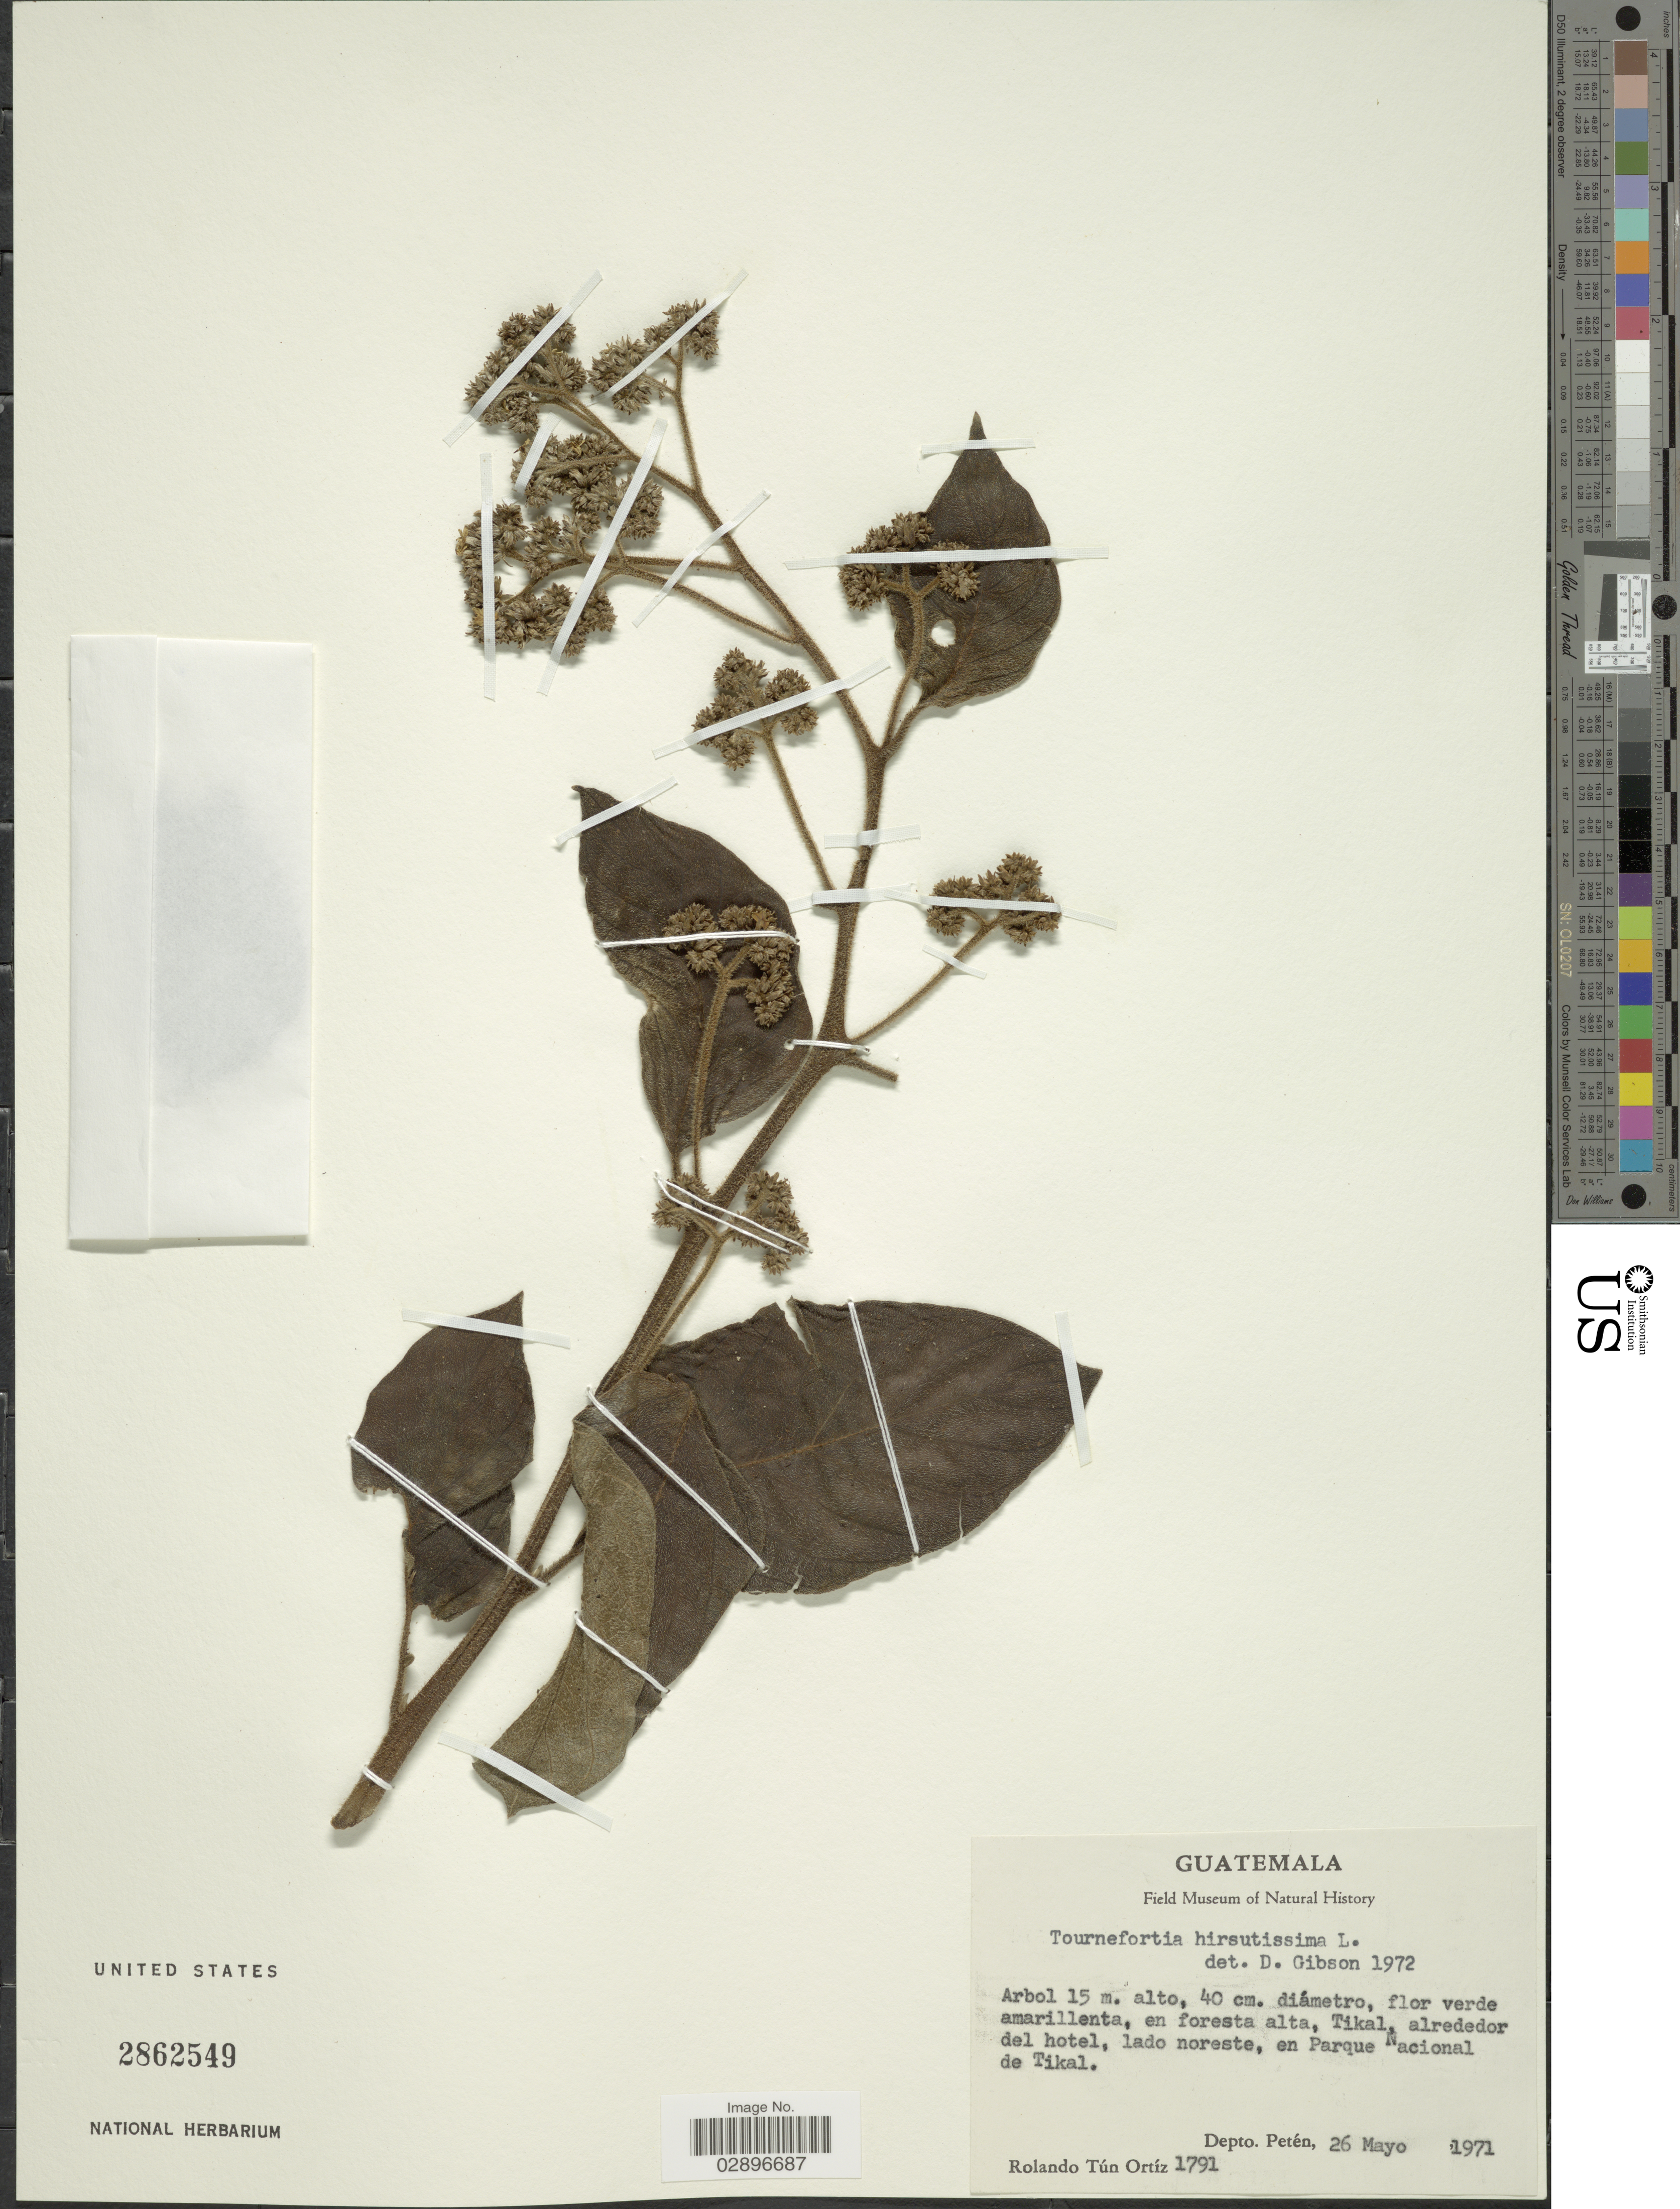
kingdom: Plantae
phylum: Tracheophyta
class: Magnoliopsida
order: Boraginales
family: Heliotropiaceae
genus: Tournefortia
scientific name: Tournefortia hirsutissima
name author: L.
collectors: R. T. Ortíz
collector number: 1791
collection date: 1971-05-26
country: Guatemala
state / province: El Petén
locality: Tikal, alrededor la aguada del hotel, lado noreste, en Parque Nacional de Tikal, Depto. Petén.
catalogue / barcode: US 2862549